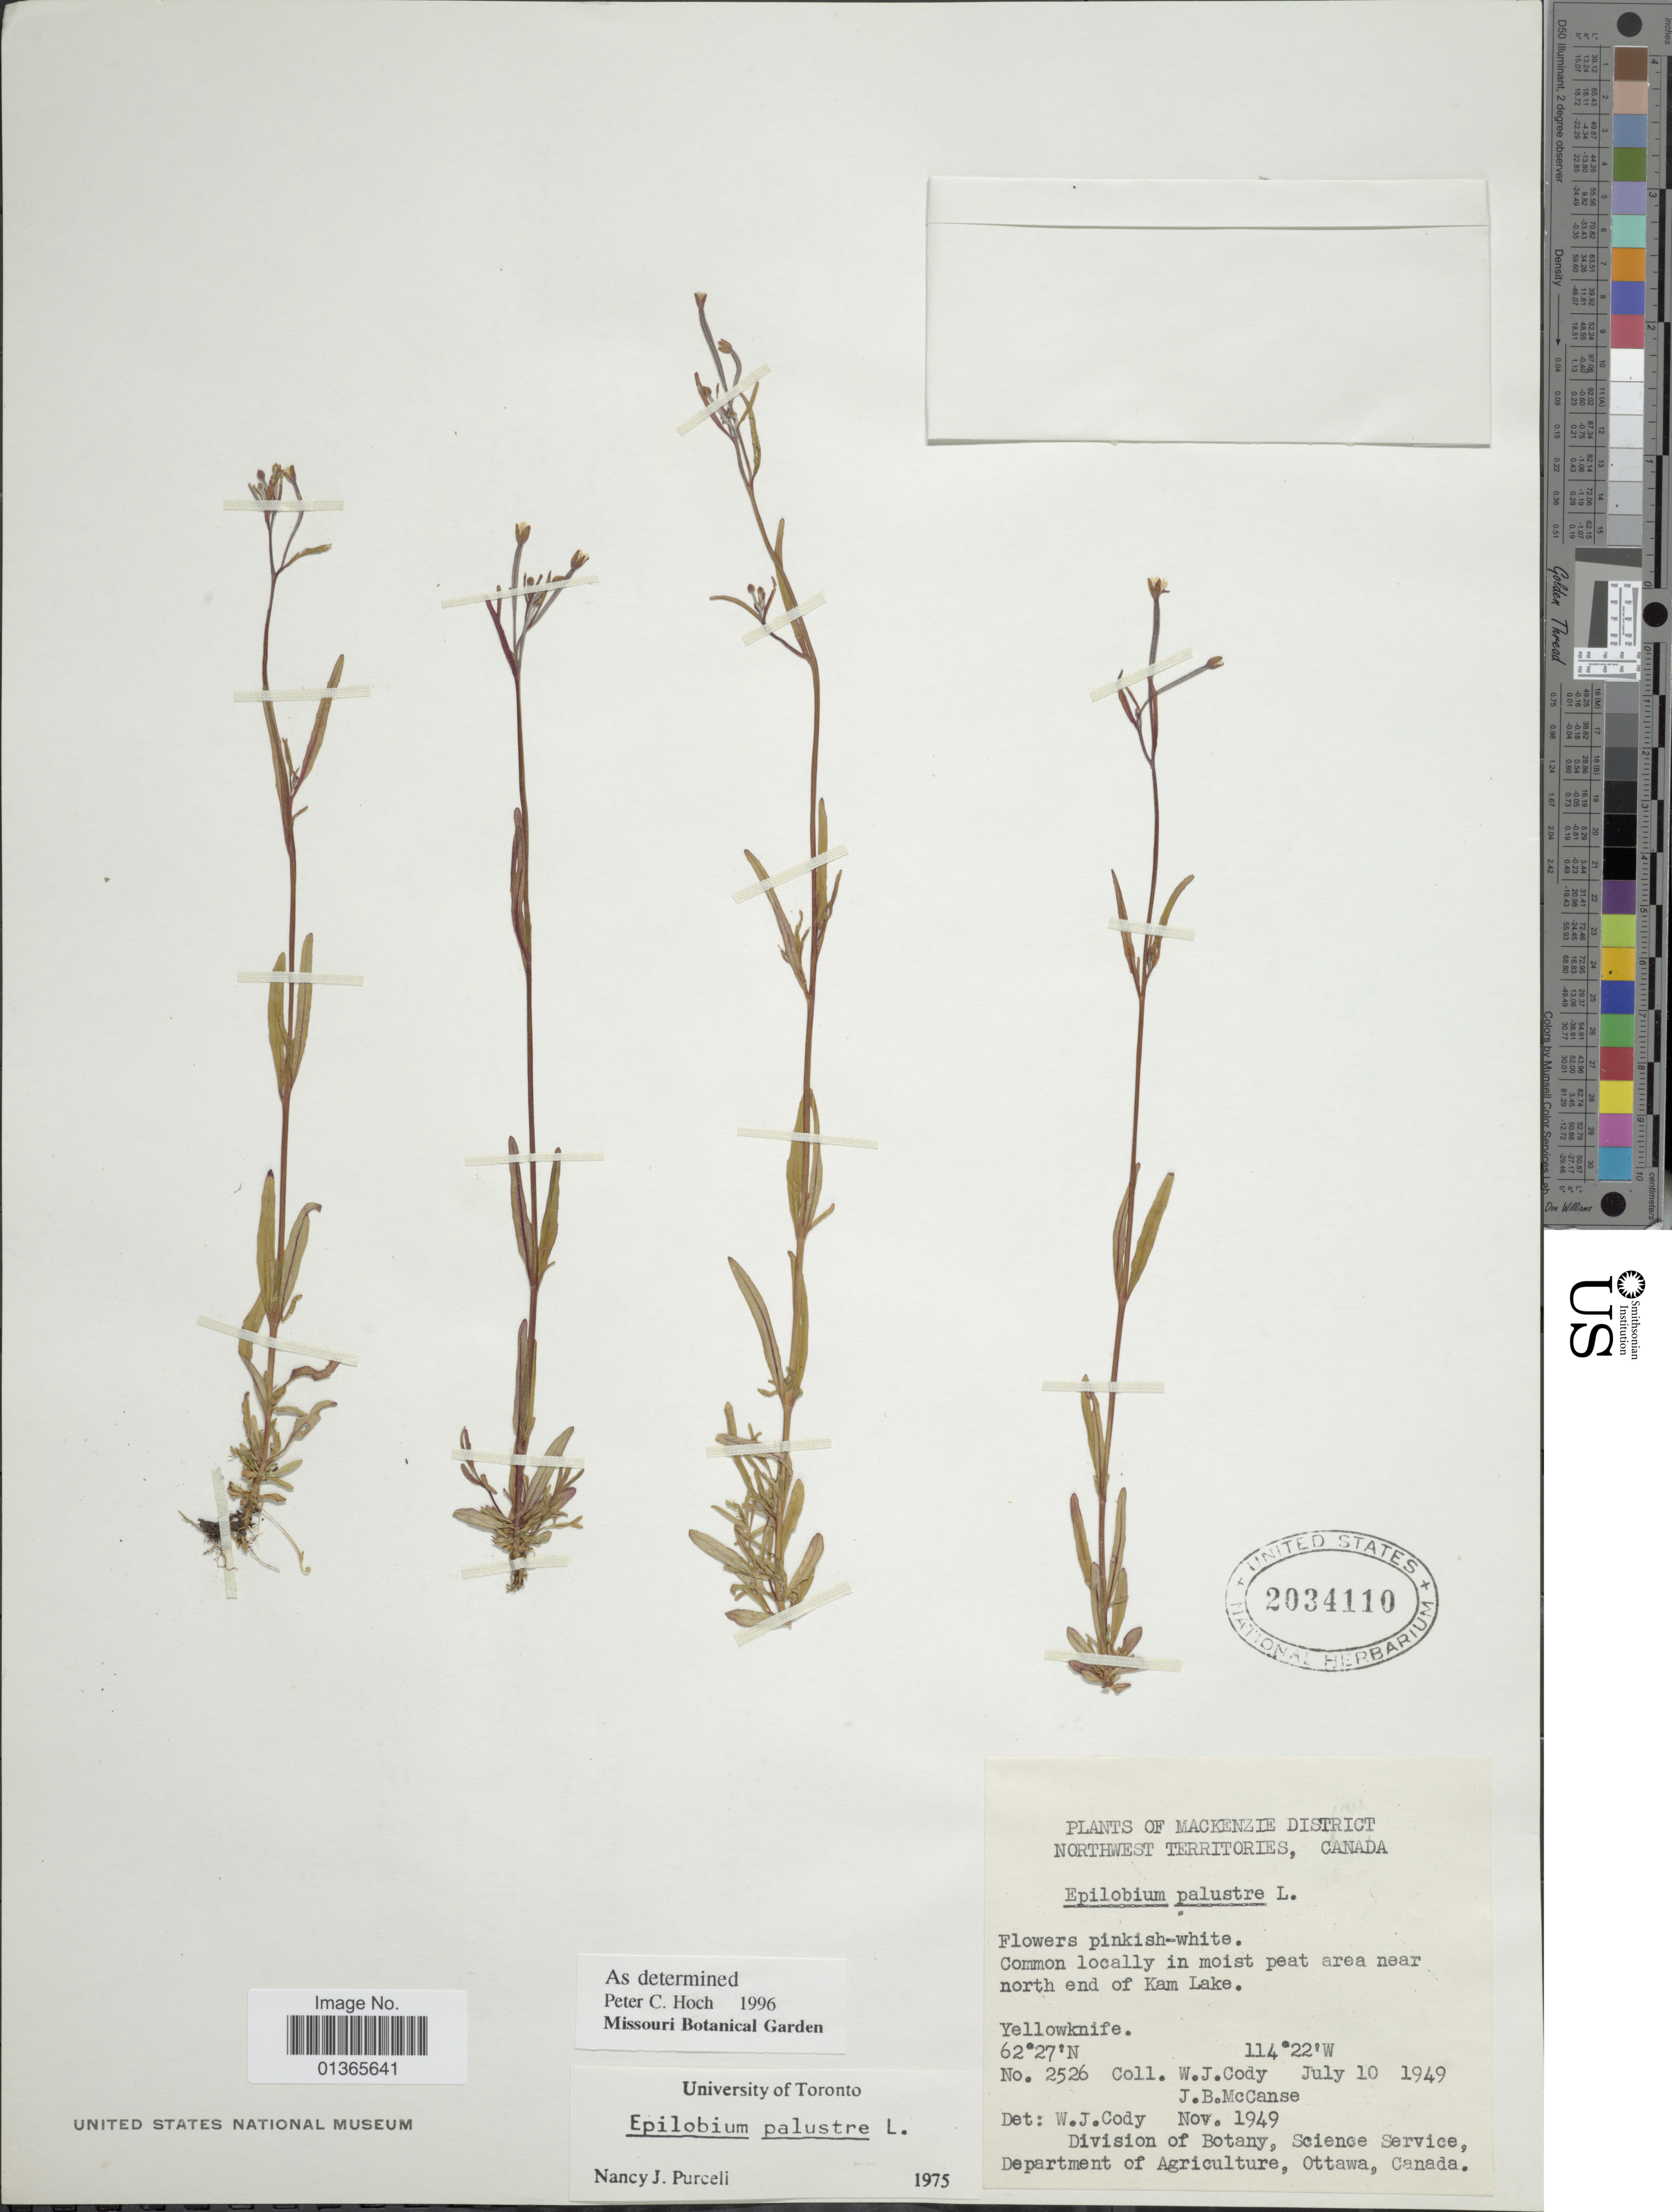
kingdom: Plantae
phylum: Tracheophyta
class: Magnoliopsida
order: Myrtales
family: Onagraceae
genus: Epilobium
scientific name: Epilobium palustre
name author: L.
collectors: W. Cody & J. McCanse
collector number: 2526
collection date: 1949-07-10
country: Canada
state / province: Northwest Territories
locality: Mackenzie District. Common locally in moist peat area near north end of Kam Lake. Yellowknife.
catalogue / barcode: US 2034110